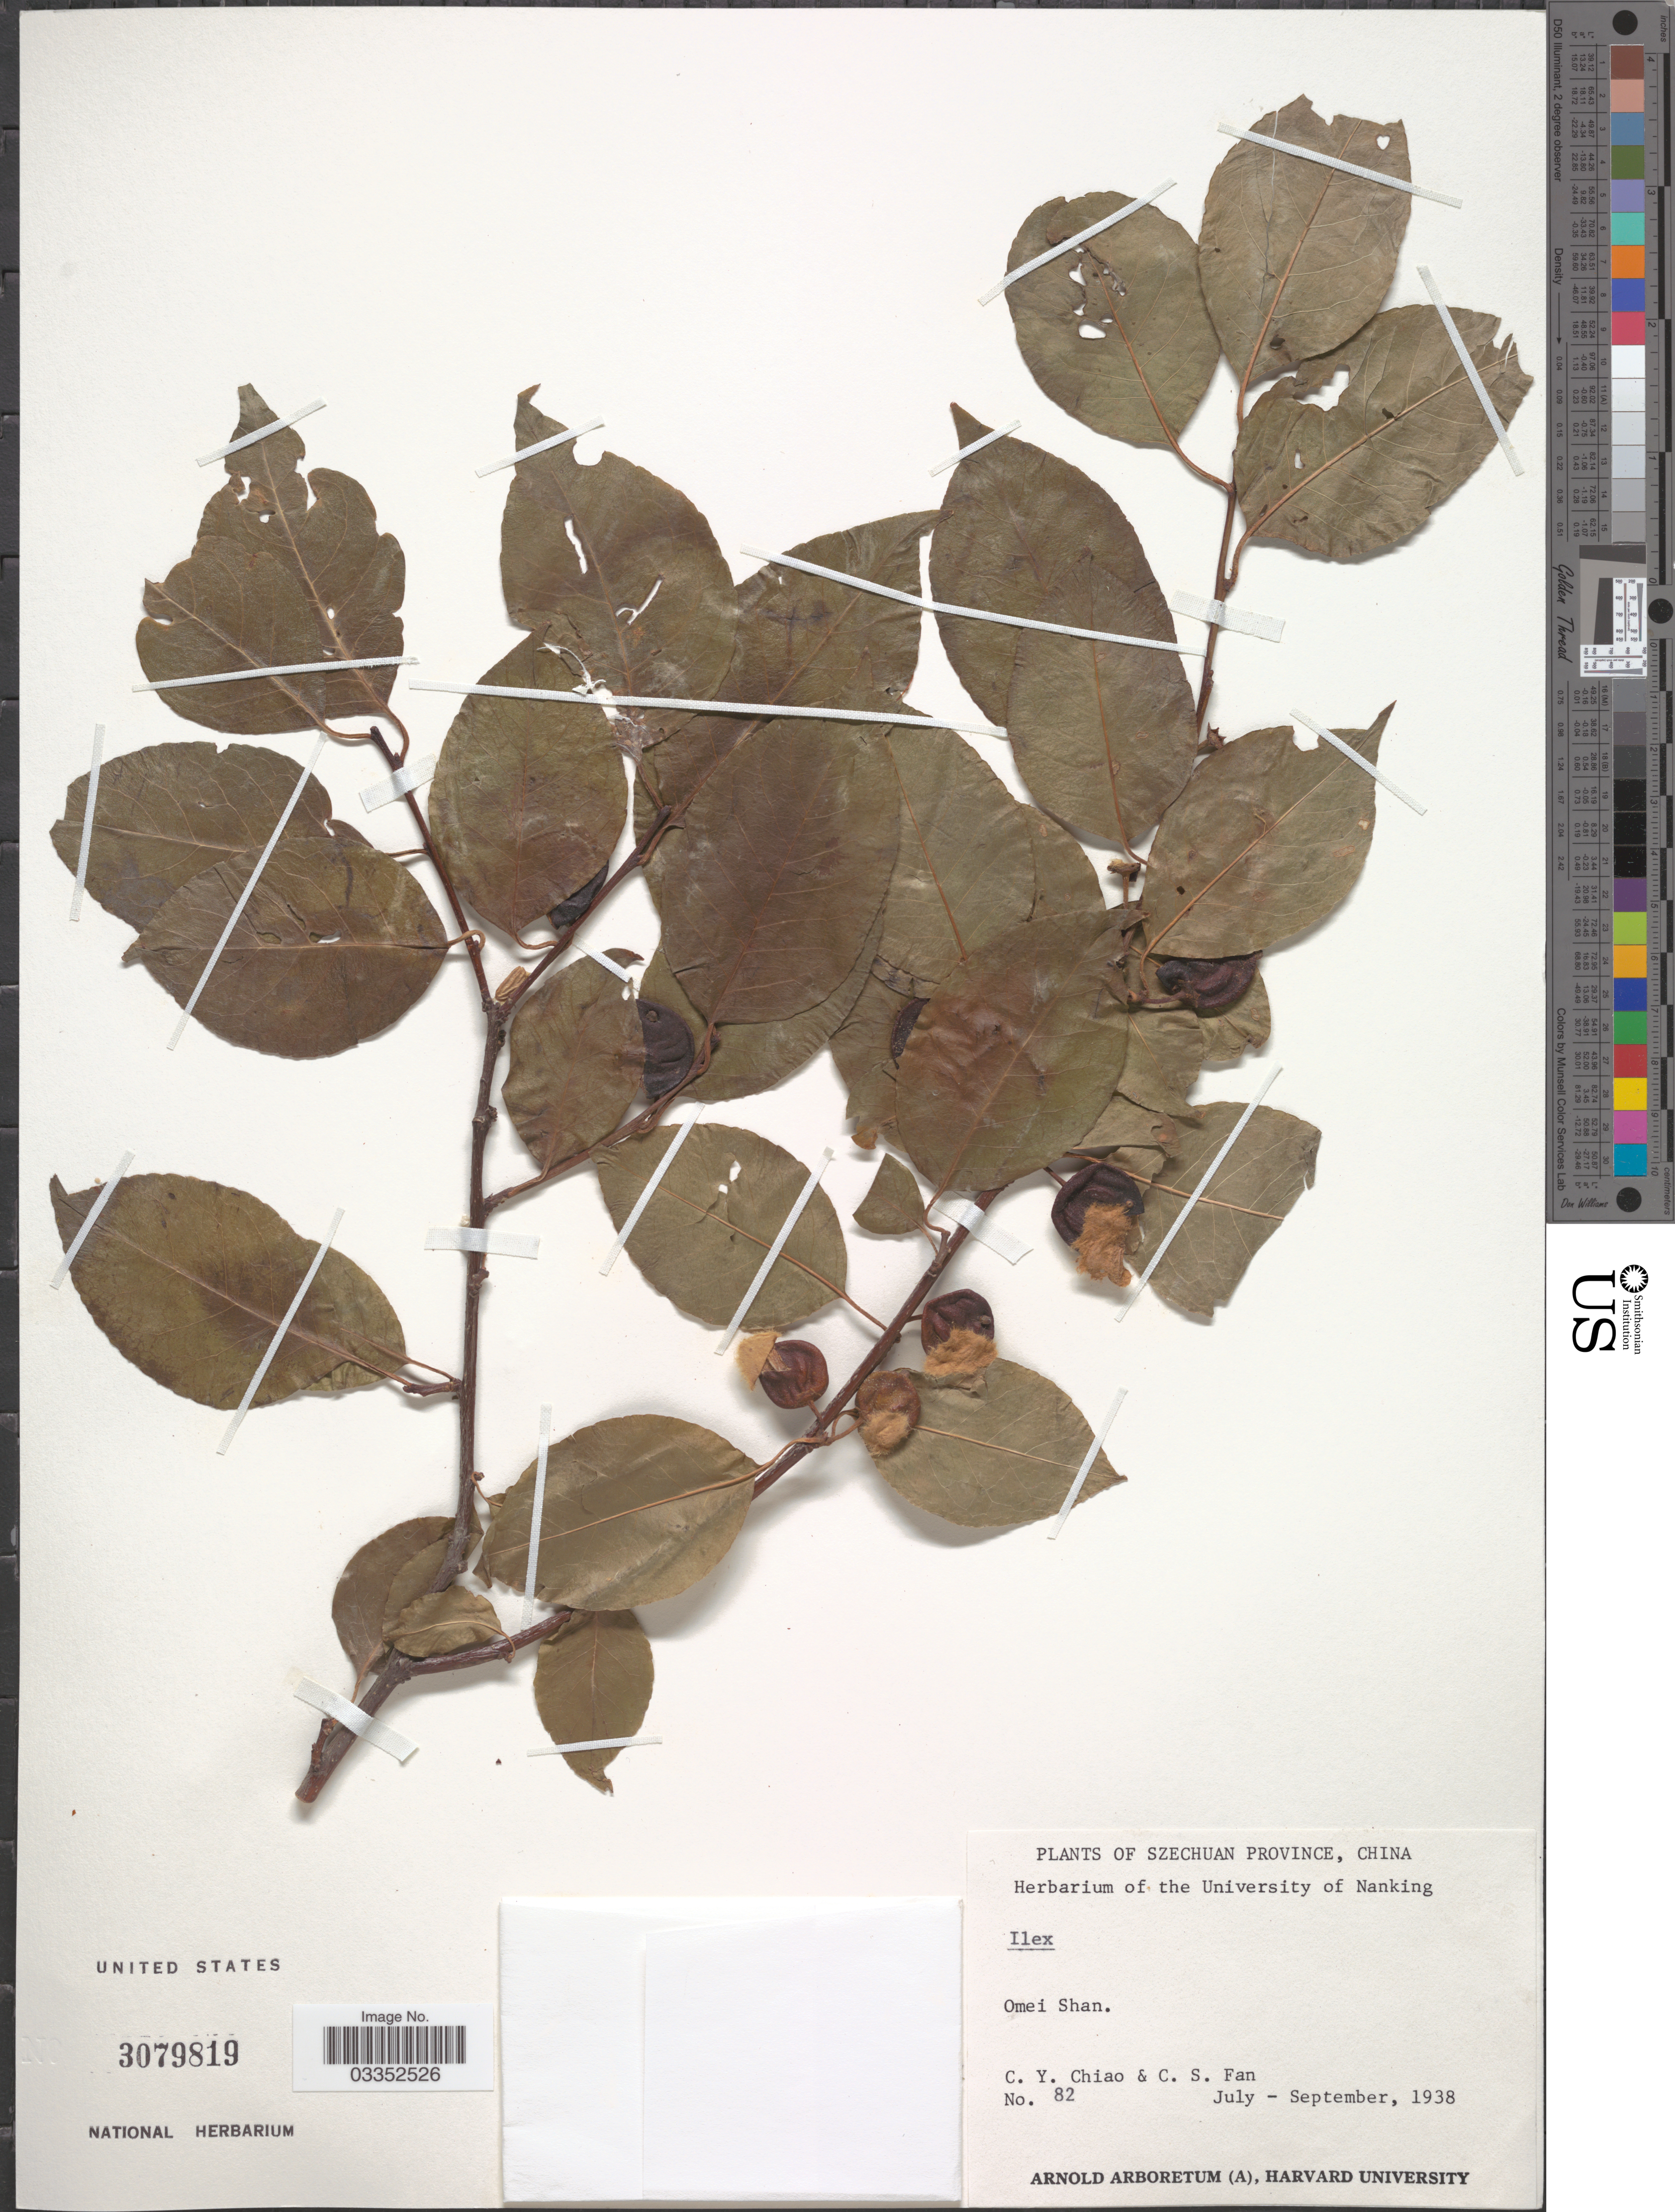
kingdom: Plantae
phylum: Tracheophyta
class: Magnoliopsida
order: Aquifoliales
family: Aquifoliaceae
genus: Ilex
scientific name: Ilex sp.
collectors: C. Y. Chiao & C. S. Fan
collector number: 82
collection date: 1938-07/1938-09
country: China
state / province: Sichuan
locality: Szechuan Province, Omei Shan.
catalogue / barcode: US 3079819